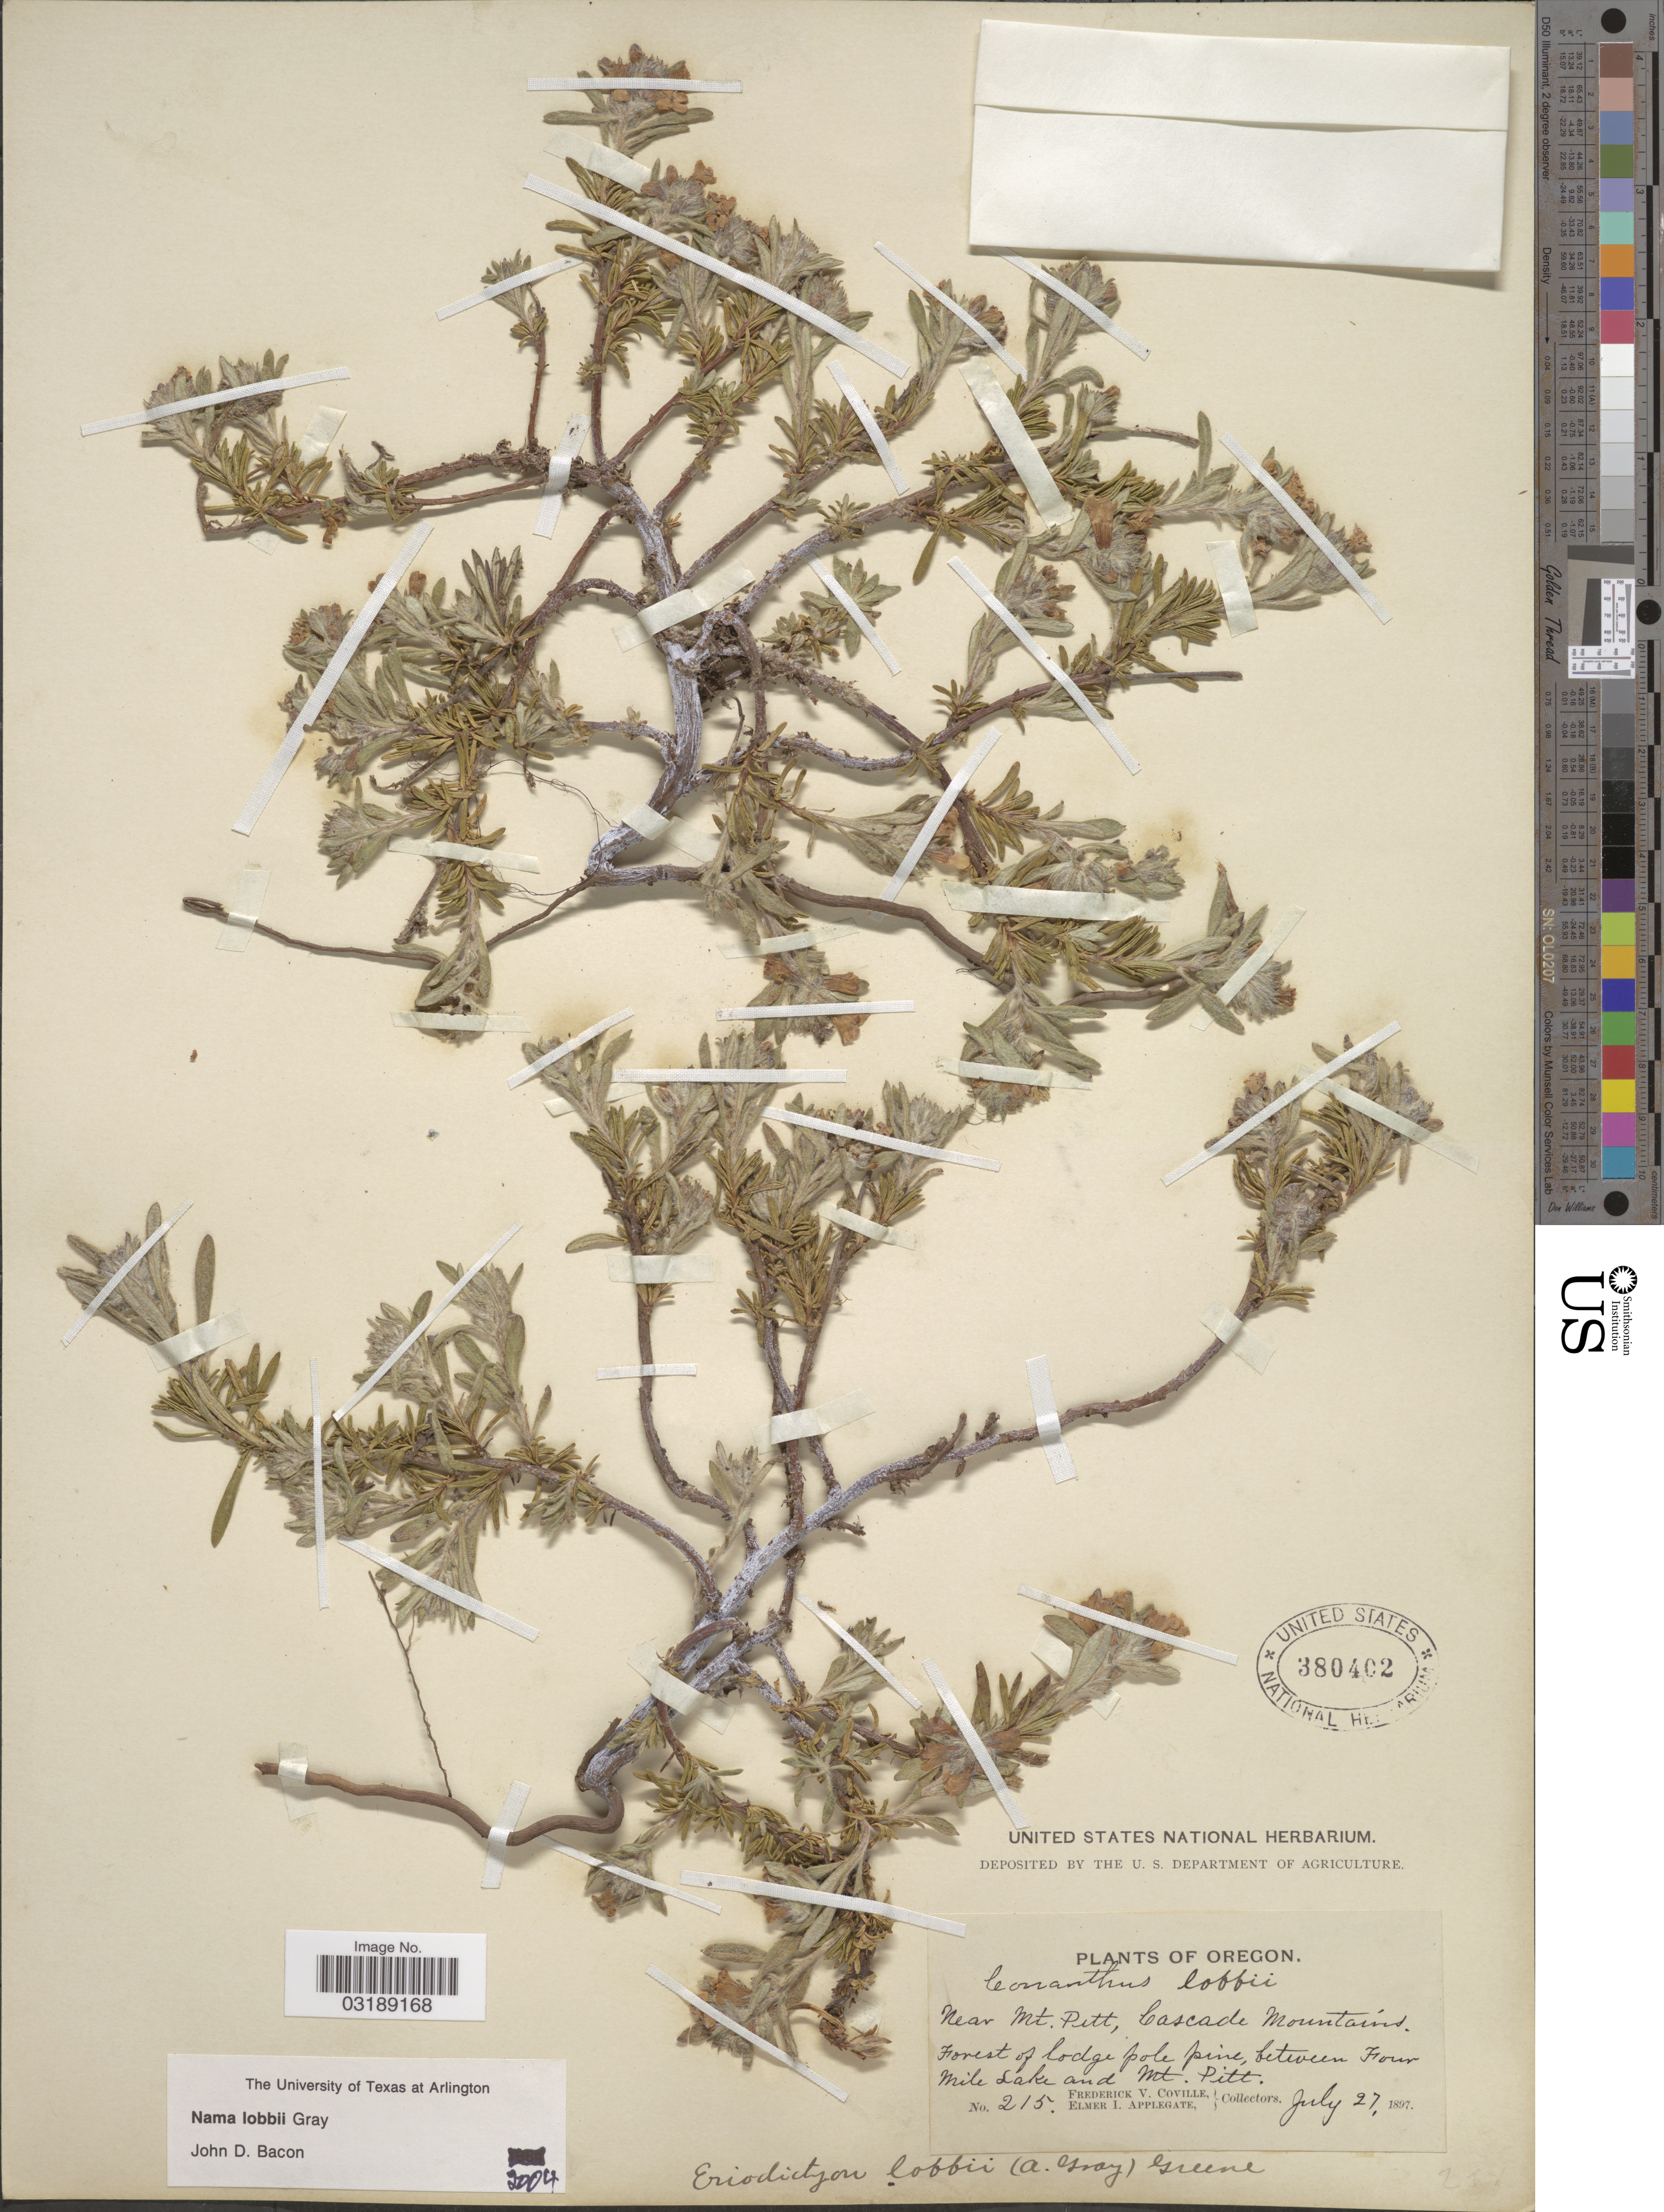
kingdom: Plantae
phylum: Tracheophyta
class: Magnoliopsida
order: Boraginales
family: Namaceae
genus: Nama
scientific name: Nama lobbii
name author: A. Gray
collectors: F. V. Coville & E. I. Applegate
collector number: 215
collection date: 1897-07-27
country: United States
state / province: Oregon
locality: Near Mt. Pitt, Cascade Mountains, Forest of lodge pole pine, between Four Mile Lake and Mt. Pitt.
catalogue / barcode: US 380402